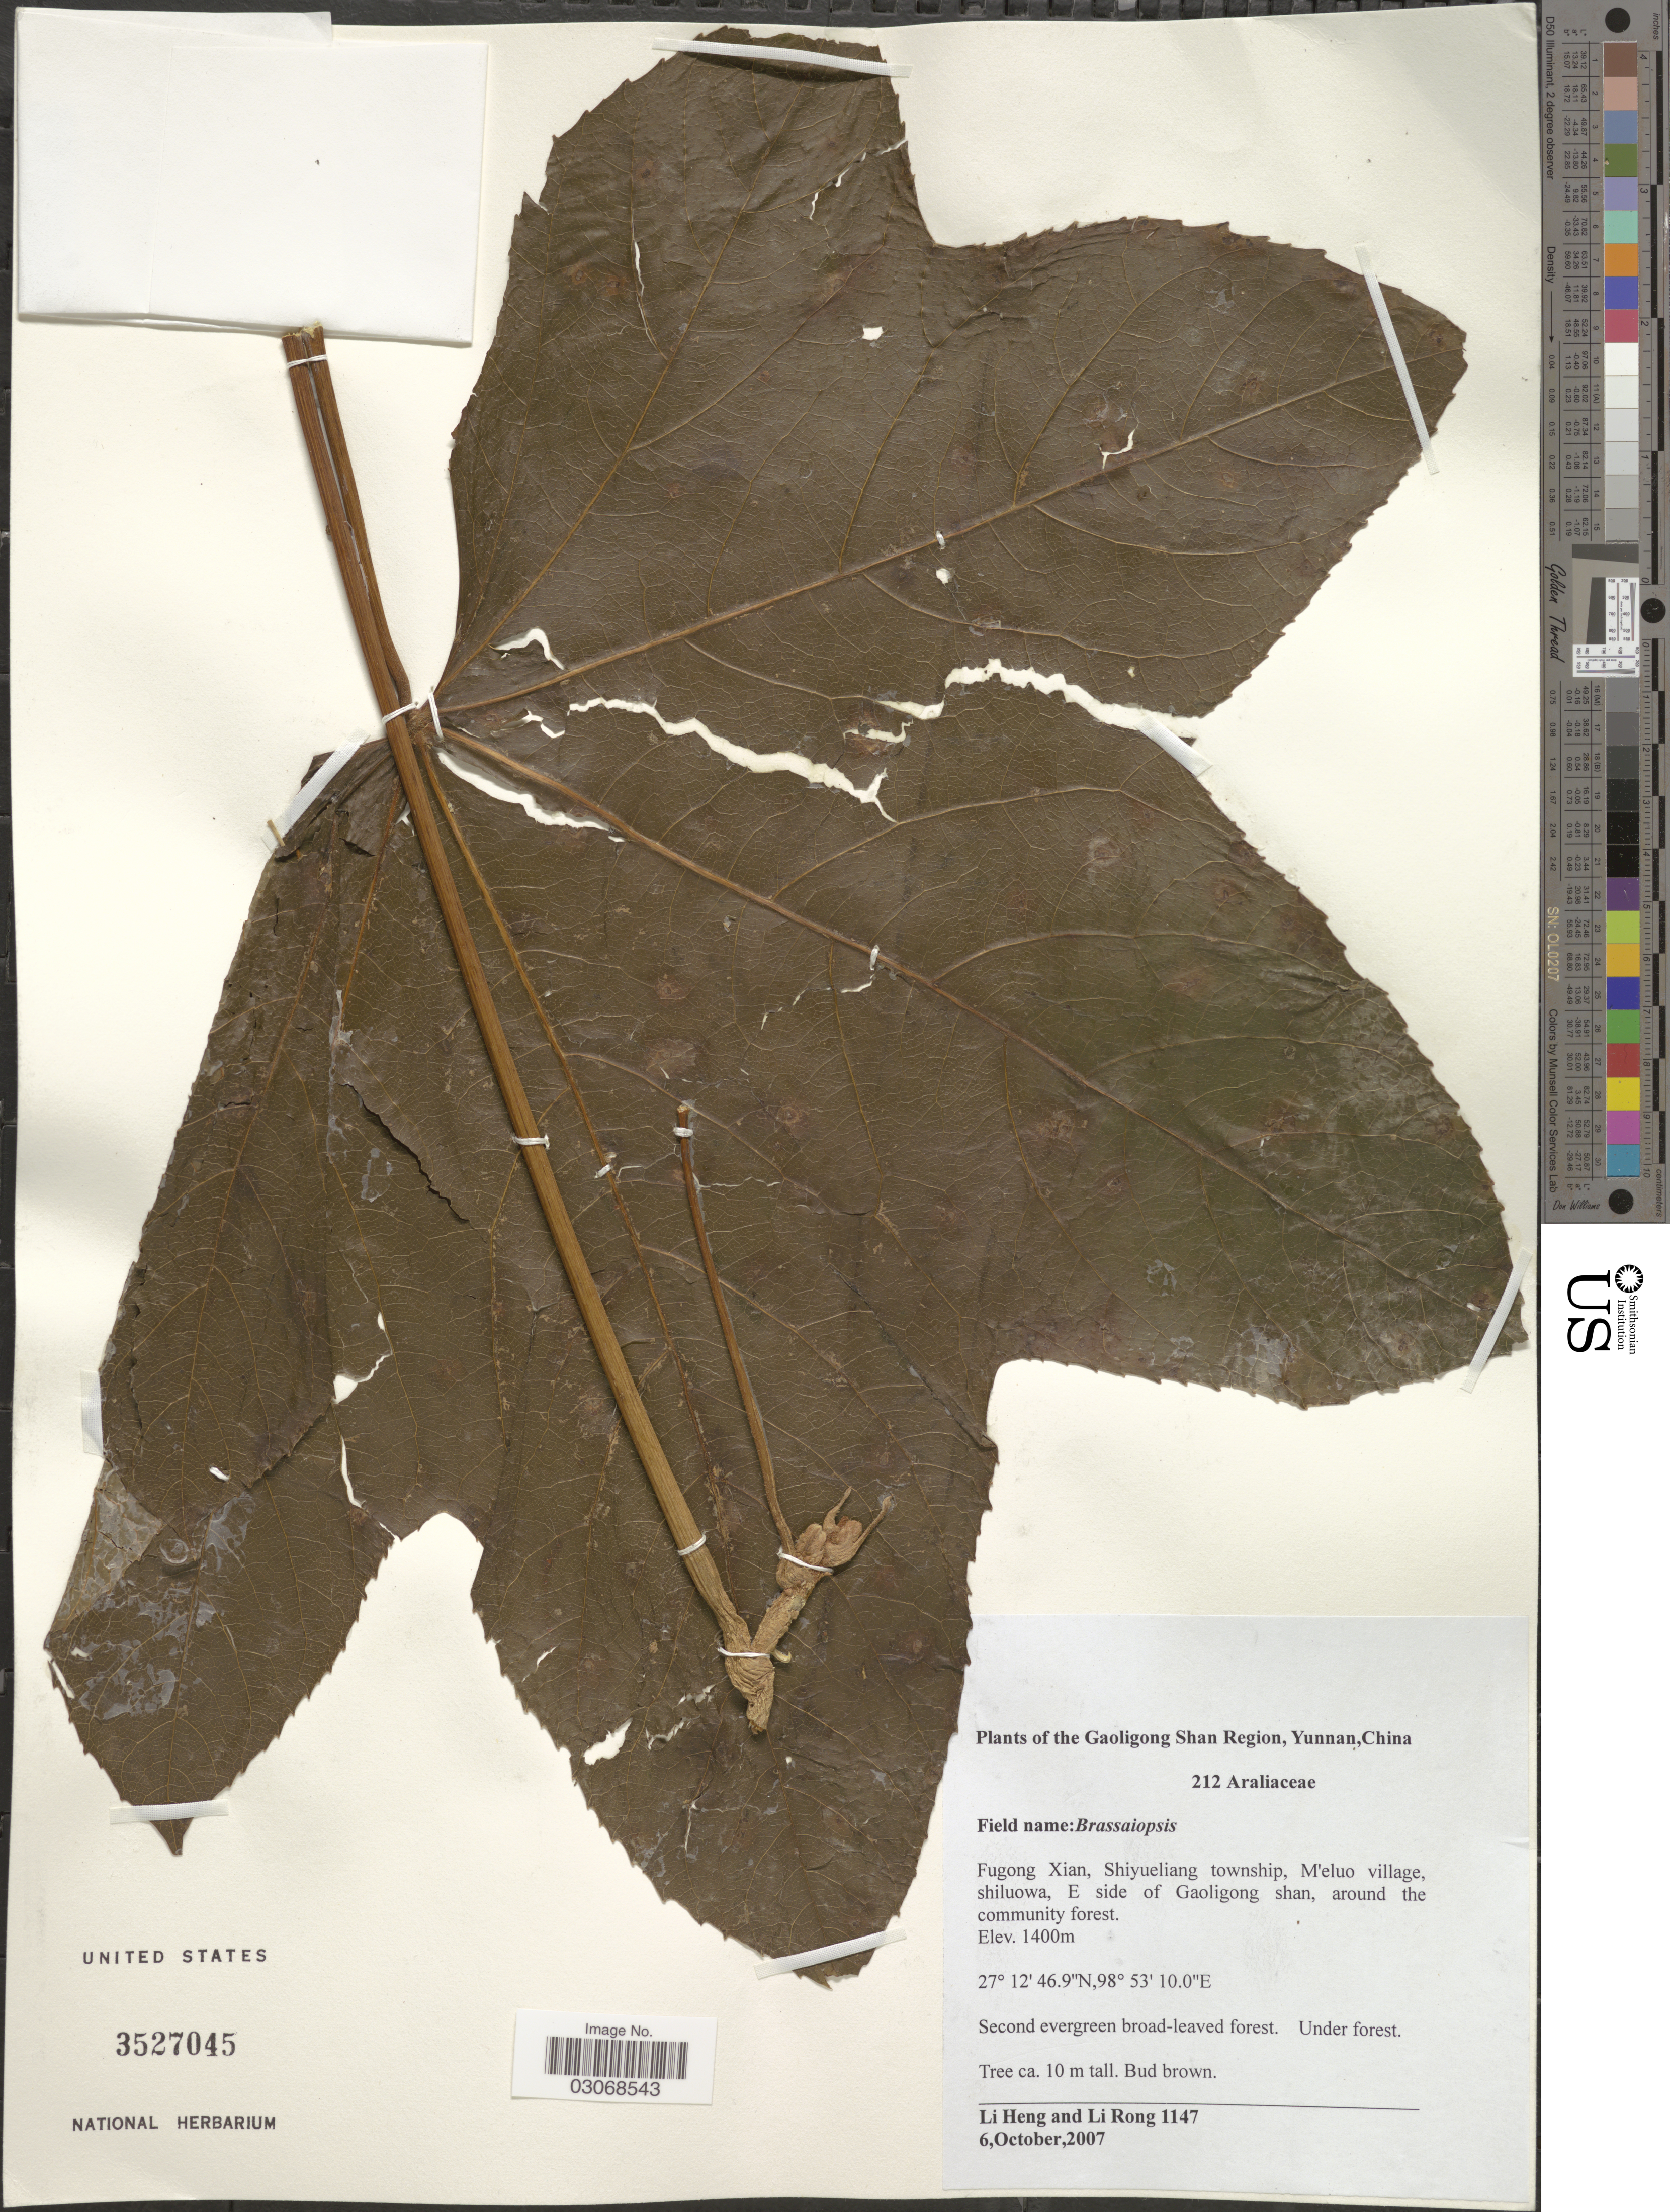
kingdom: Plantae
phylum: Tracheophyta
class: Magnoliopsida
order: Apiales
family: Araliaceae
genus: Brassaiopsis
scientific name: Brassaiopsis sp.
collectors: L. Heng & R. Li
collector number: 1147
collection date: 2007-10-06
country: China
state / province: Yunnan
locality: The Gaoligong Shan Region, Fugong Xian, Shiyueliang township, M'eluo village, shiluowa, E side of Gaoligong shan, around the community forest.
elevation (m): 1400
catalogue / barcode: US 3527045